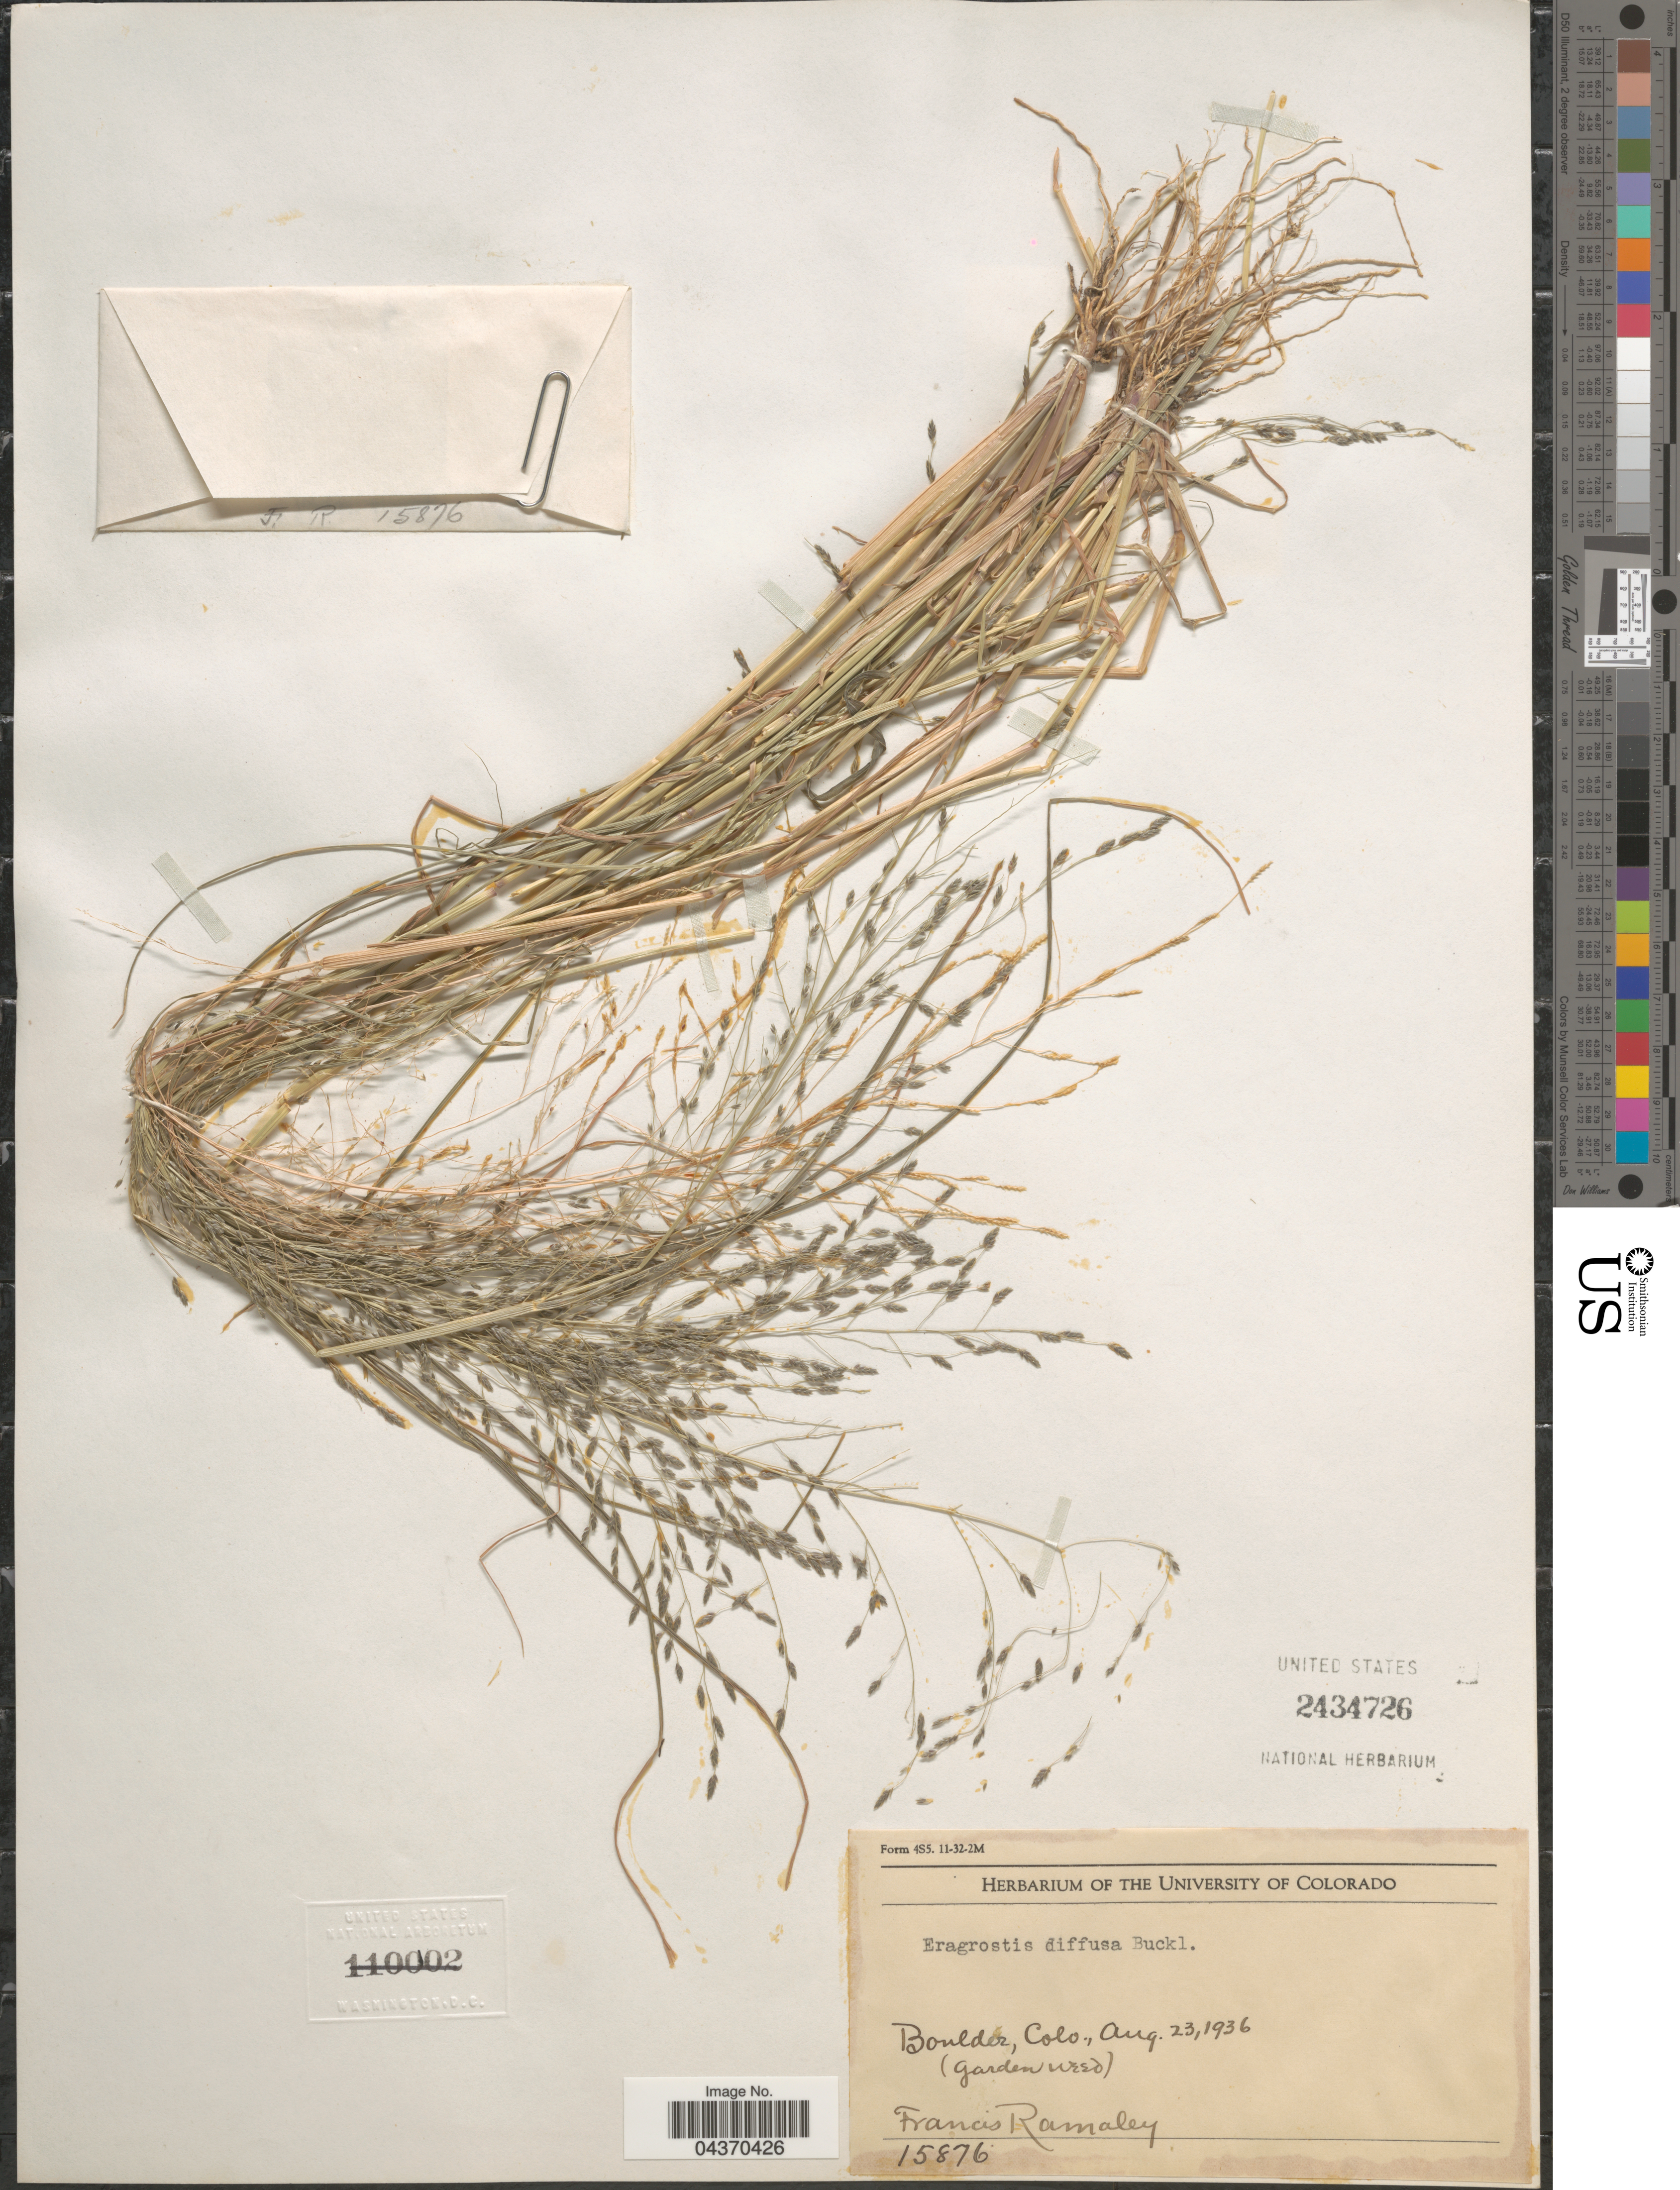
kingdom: Plantae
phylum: Tracheophyta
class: Liliopsida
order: Poales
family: Poaceae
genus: Eragrostis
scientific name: Eragrostis pectinacea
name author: (Michx.) Nees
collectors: F. Ramaley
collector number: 15876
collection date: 1936-08-23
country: United States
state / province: Colorado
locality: Boulder.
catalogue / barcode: US 2434726